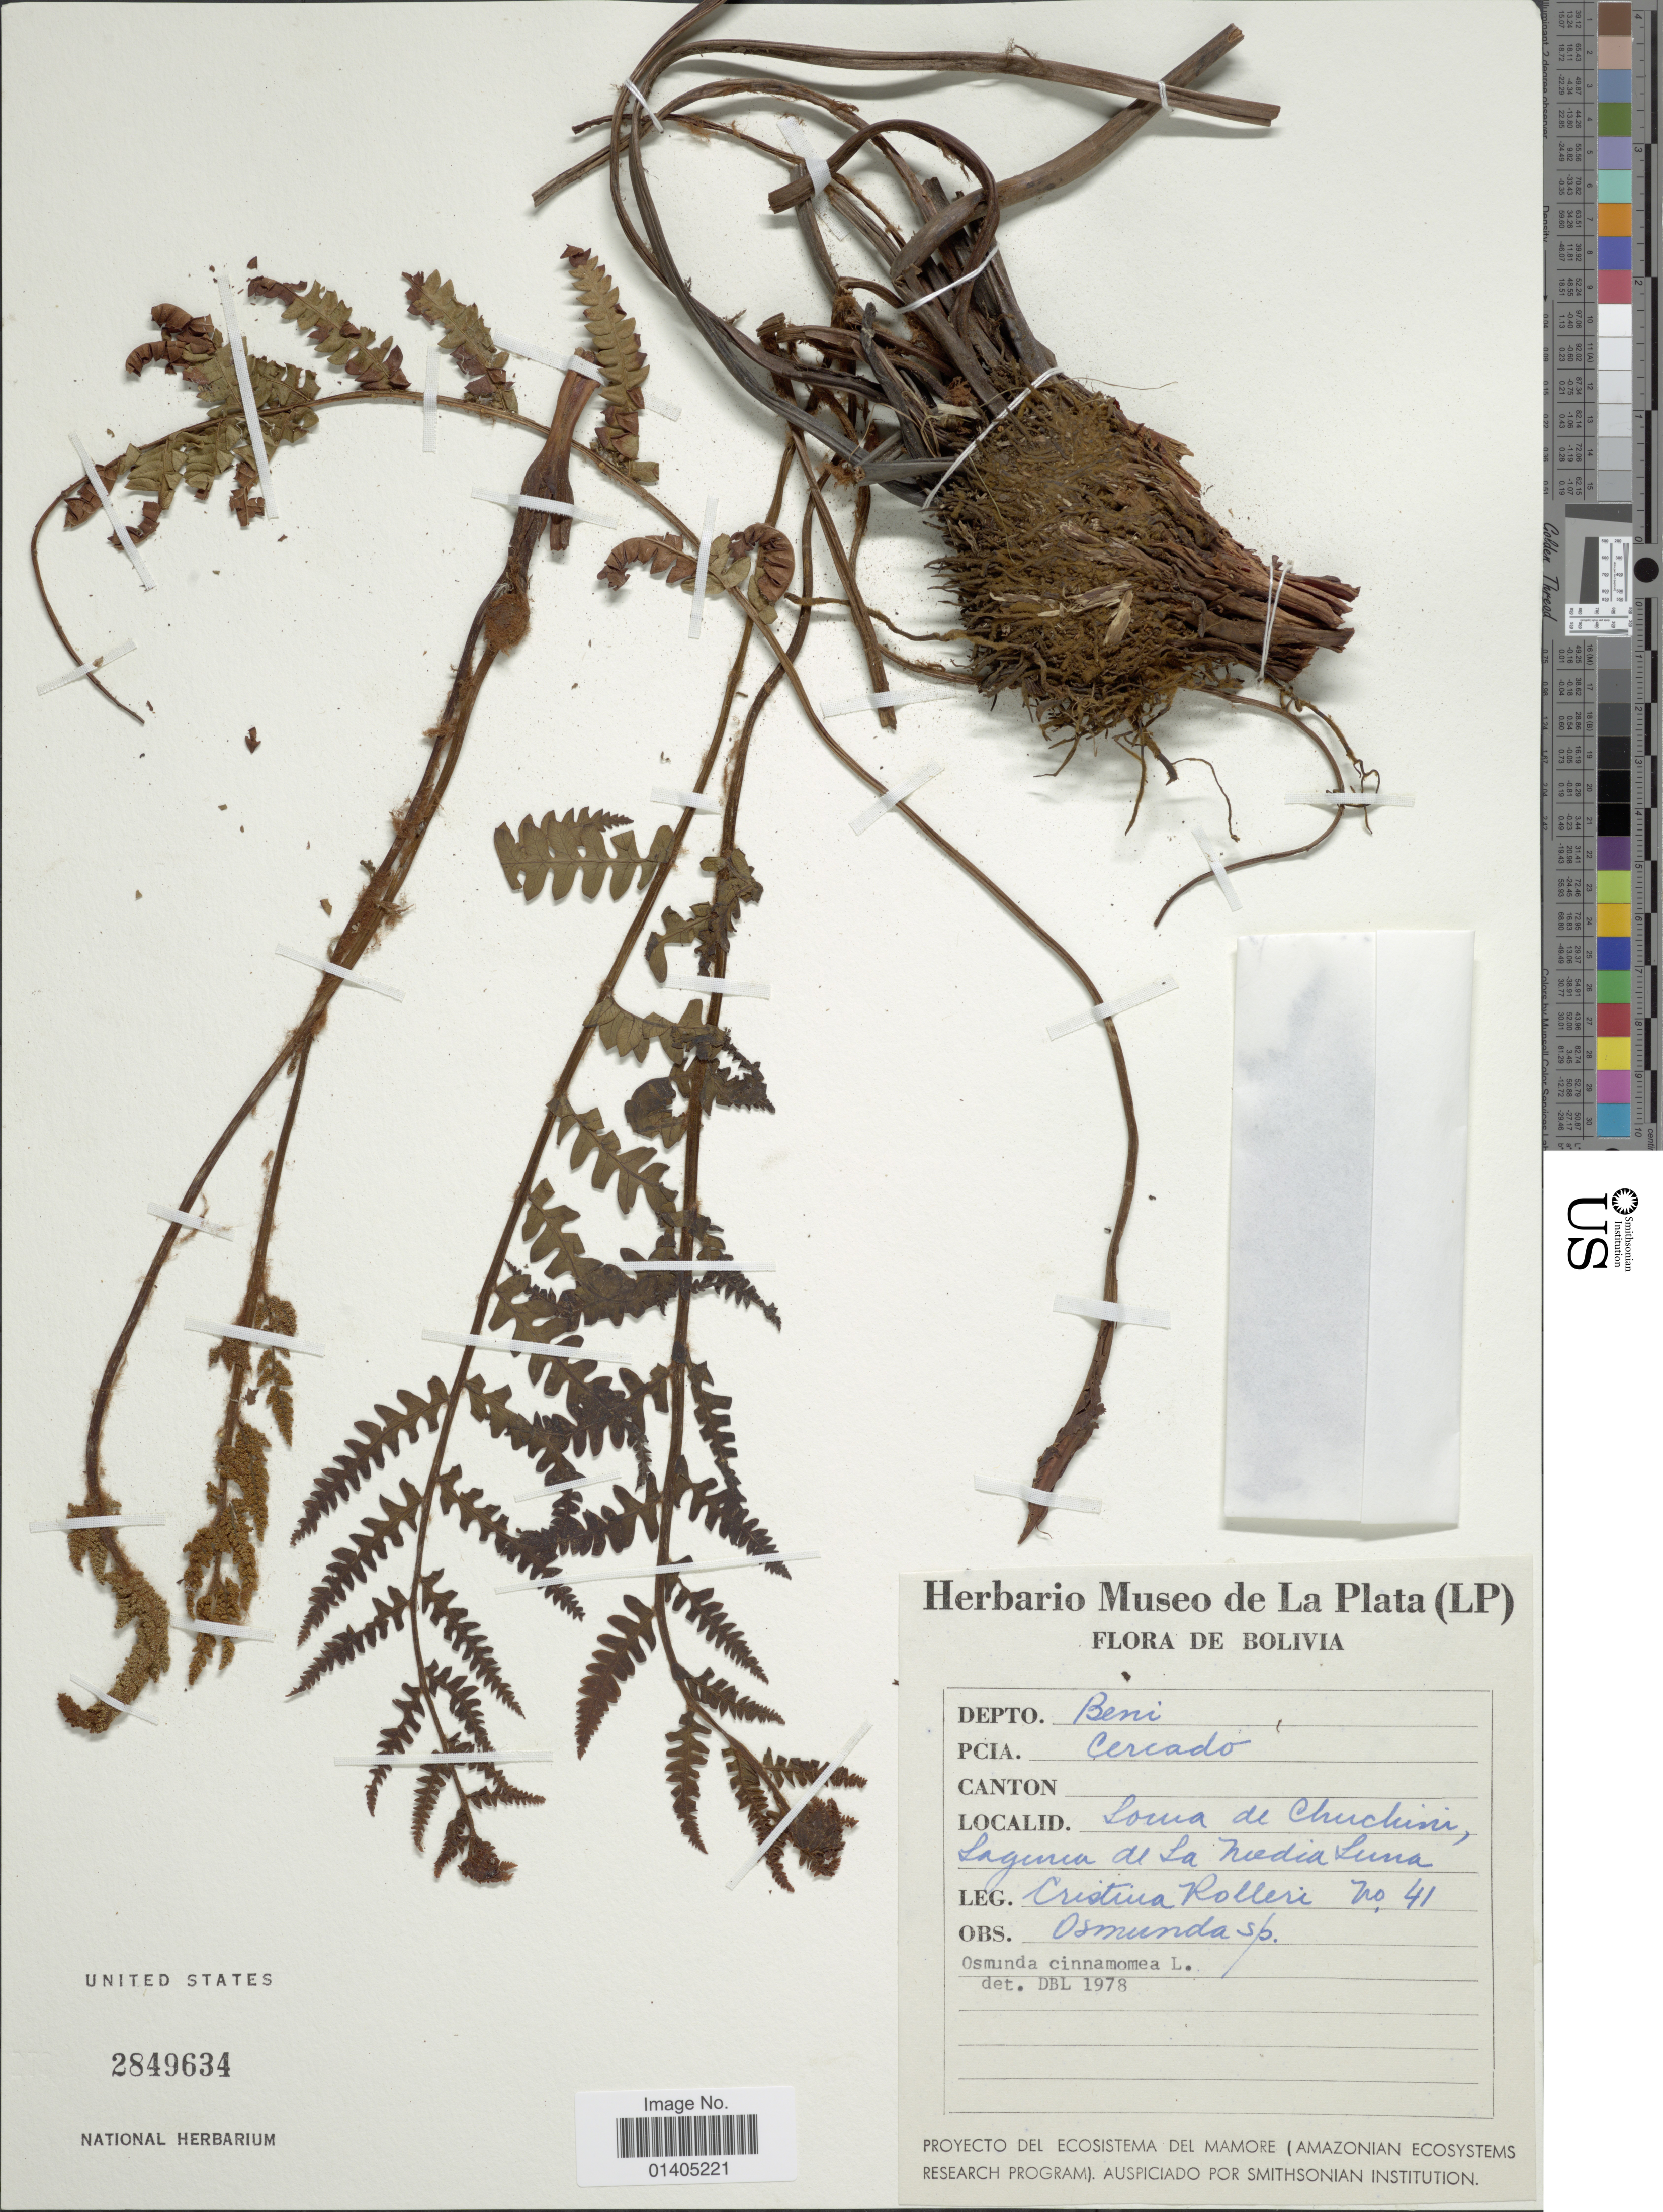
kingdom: Plantae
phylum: Tracheophyta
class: Polypodiopsida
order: Osmundales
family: Osmundaceae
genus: Osmundastrum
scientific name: Osmundastrum cinnamomeum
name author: (L.) C. Presl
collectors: C. Rolleri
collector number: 41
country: Bolivia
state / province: Beni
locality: Cercado, Loma de Chuchini, laguna de La Media Luna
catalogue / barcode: US 2849634